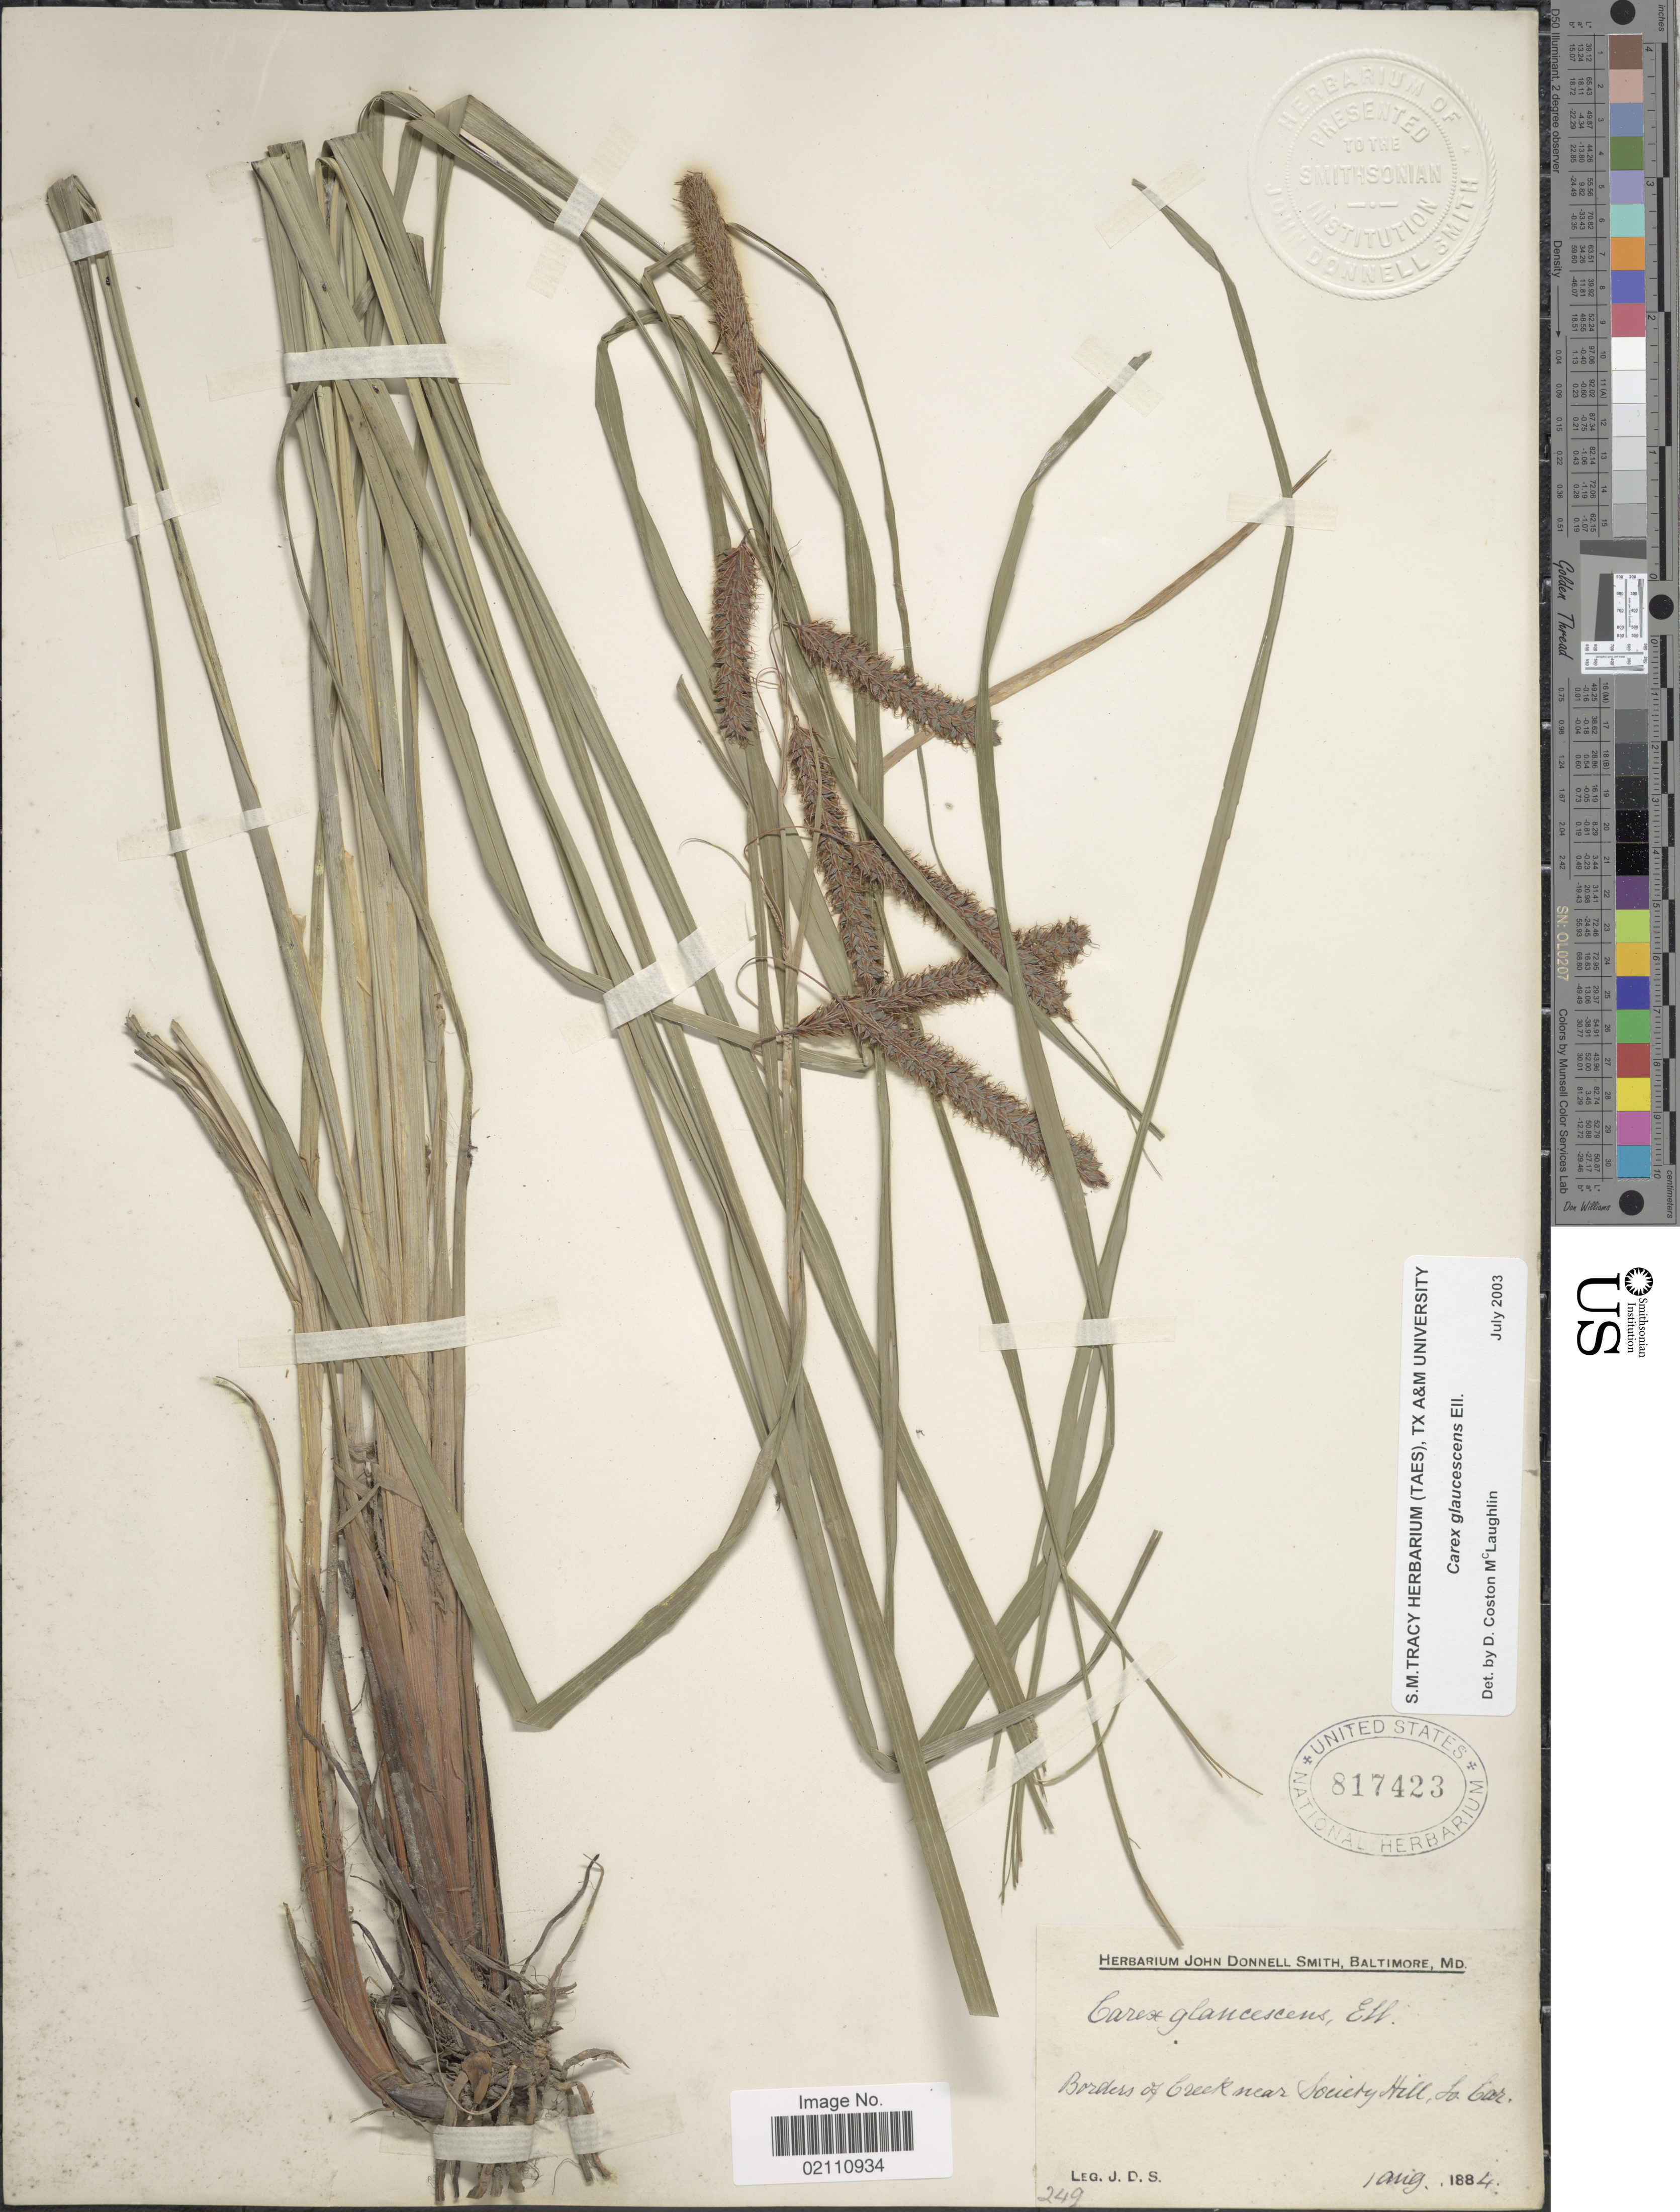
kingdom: Plantae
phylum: Tracheophyta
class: Liliopsida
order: Poales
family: Cyperaceae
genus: Carex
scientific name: Carex glaucescens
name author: Elliott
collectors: J. Donnell Smith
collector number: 249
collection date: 1884-08-01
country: United States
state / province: South Carolina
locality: Borders of Creek near Society Hill, So. Car.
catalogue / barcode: US 817423